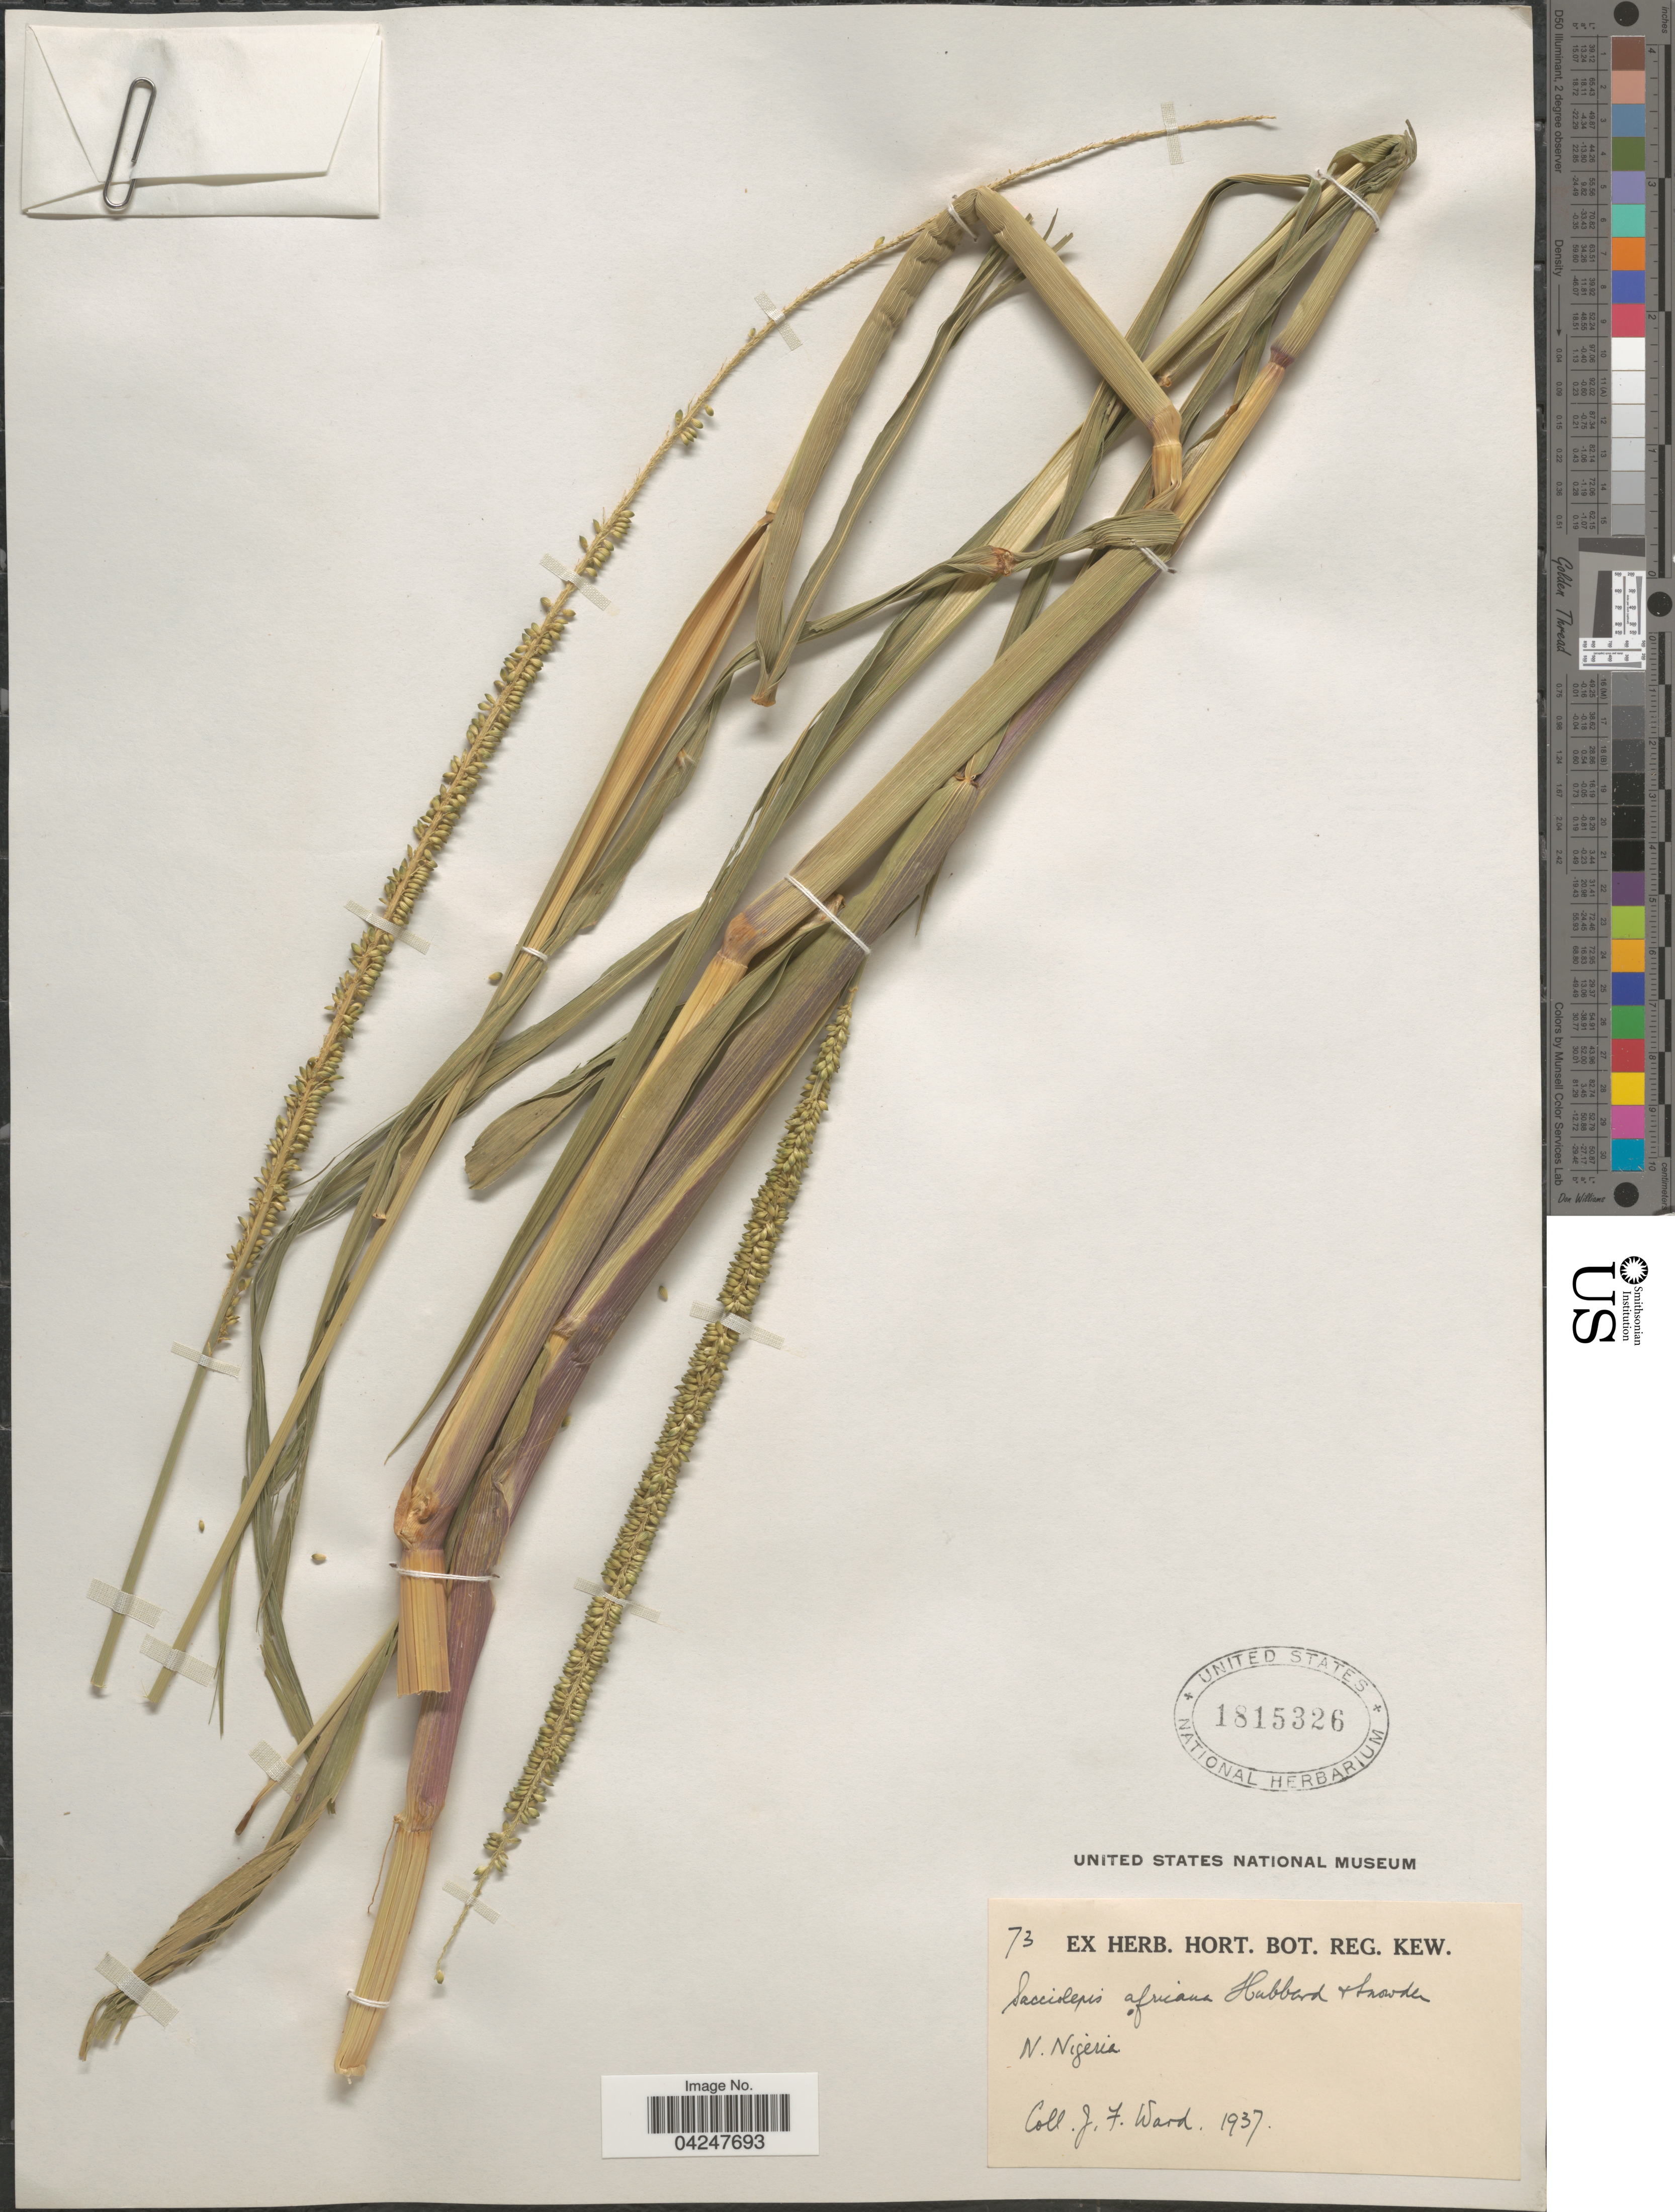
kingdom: Plantae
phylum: Tracheophyta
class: Liliopsida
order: Poales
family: Poaceae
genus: Sacciolepis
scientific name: Sacciolepis africana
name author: C. E. Hubb. & Snowden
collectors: J. Ward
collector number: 79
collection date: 1937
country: Nigeria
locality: N. Nigeria.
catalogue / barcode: US 1815326